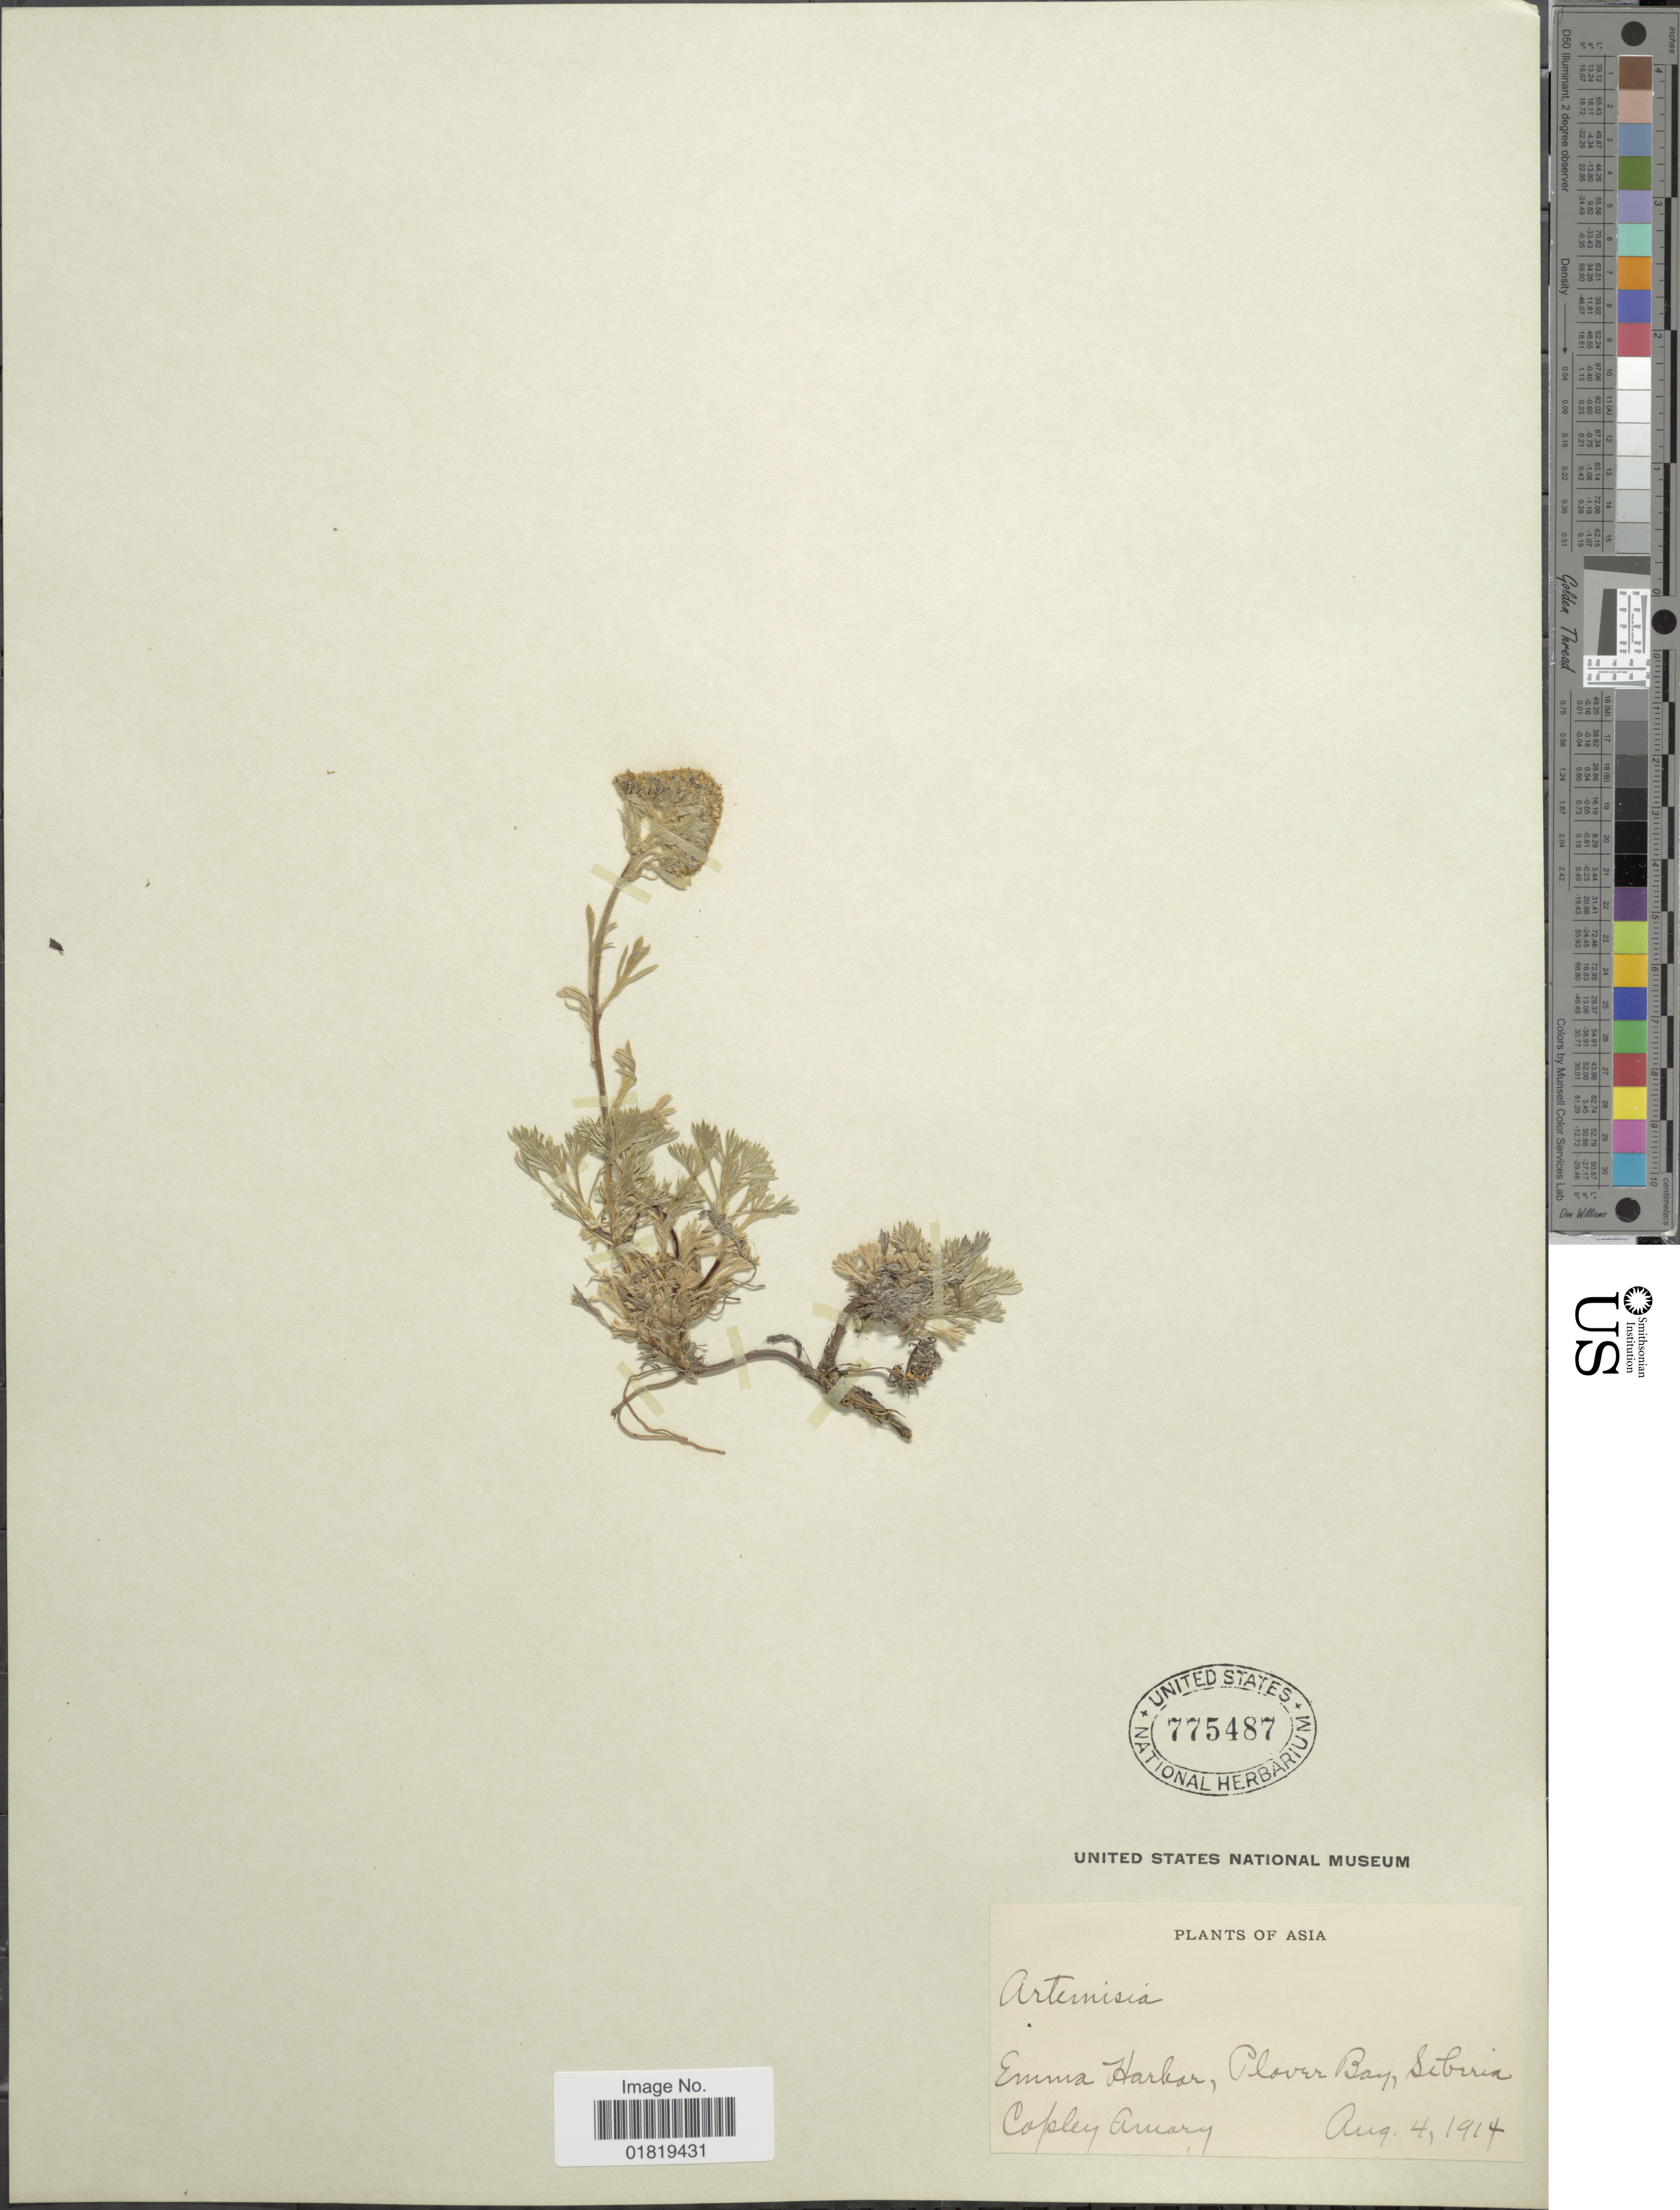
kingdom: Plantae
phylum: Tracheophyta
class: Magnoliopsida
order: Asterales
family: Asteraceae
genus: Artemisia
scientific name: Artemisia sp.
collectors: C. Amary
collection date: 1914-08-04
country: Russian Federation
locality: Emma Harbar, Plover Bay, Siberia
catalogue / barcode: US 775487